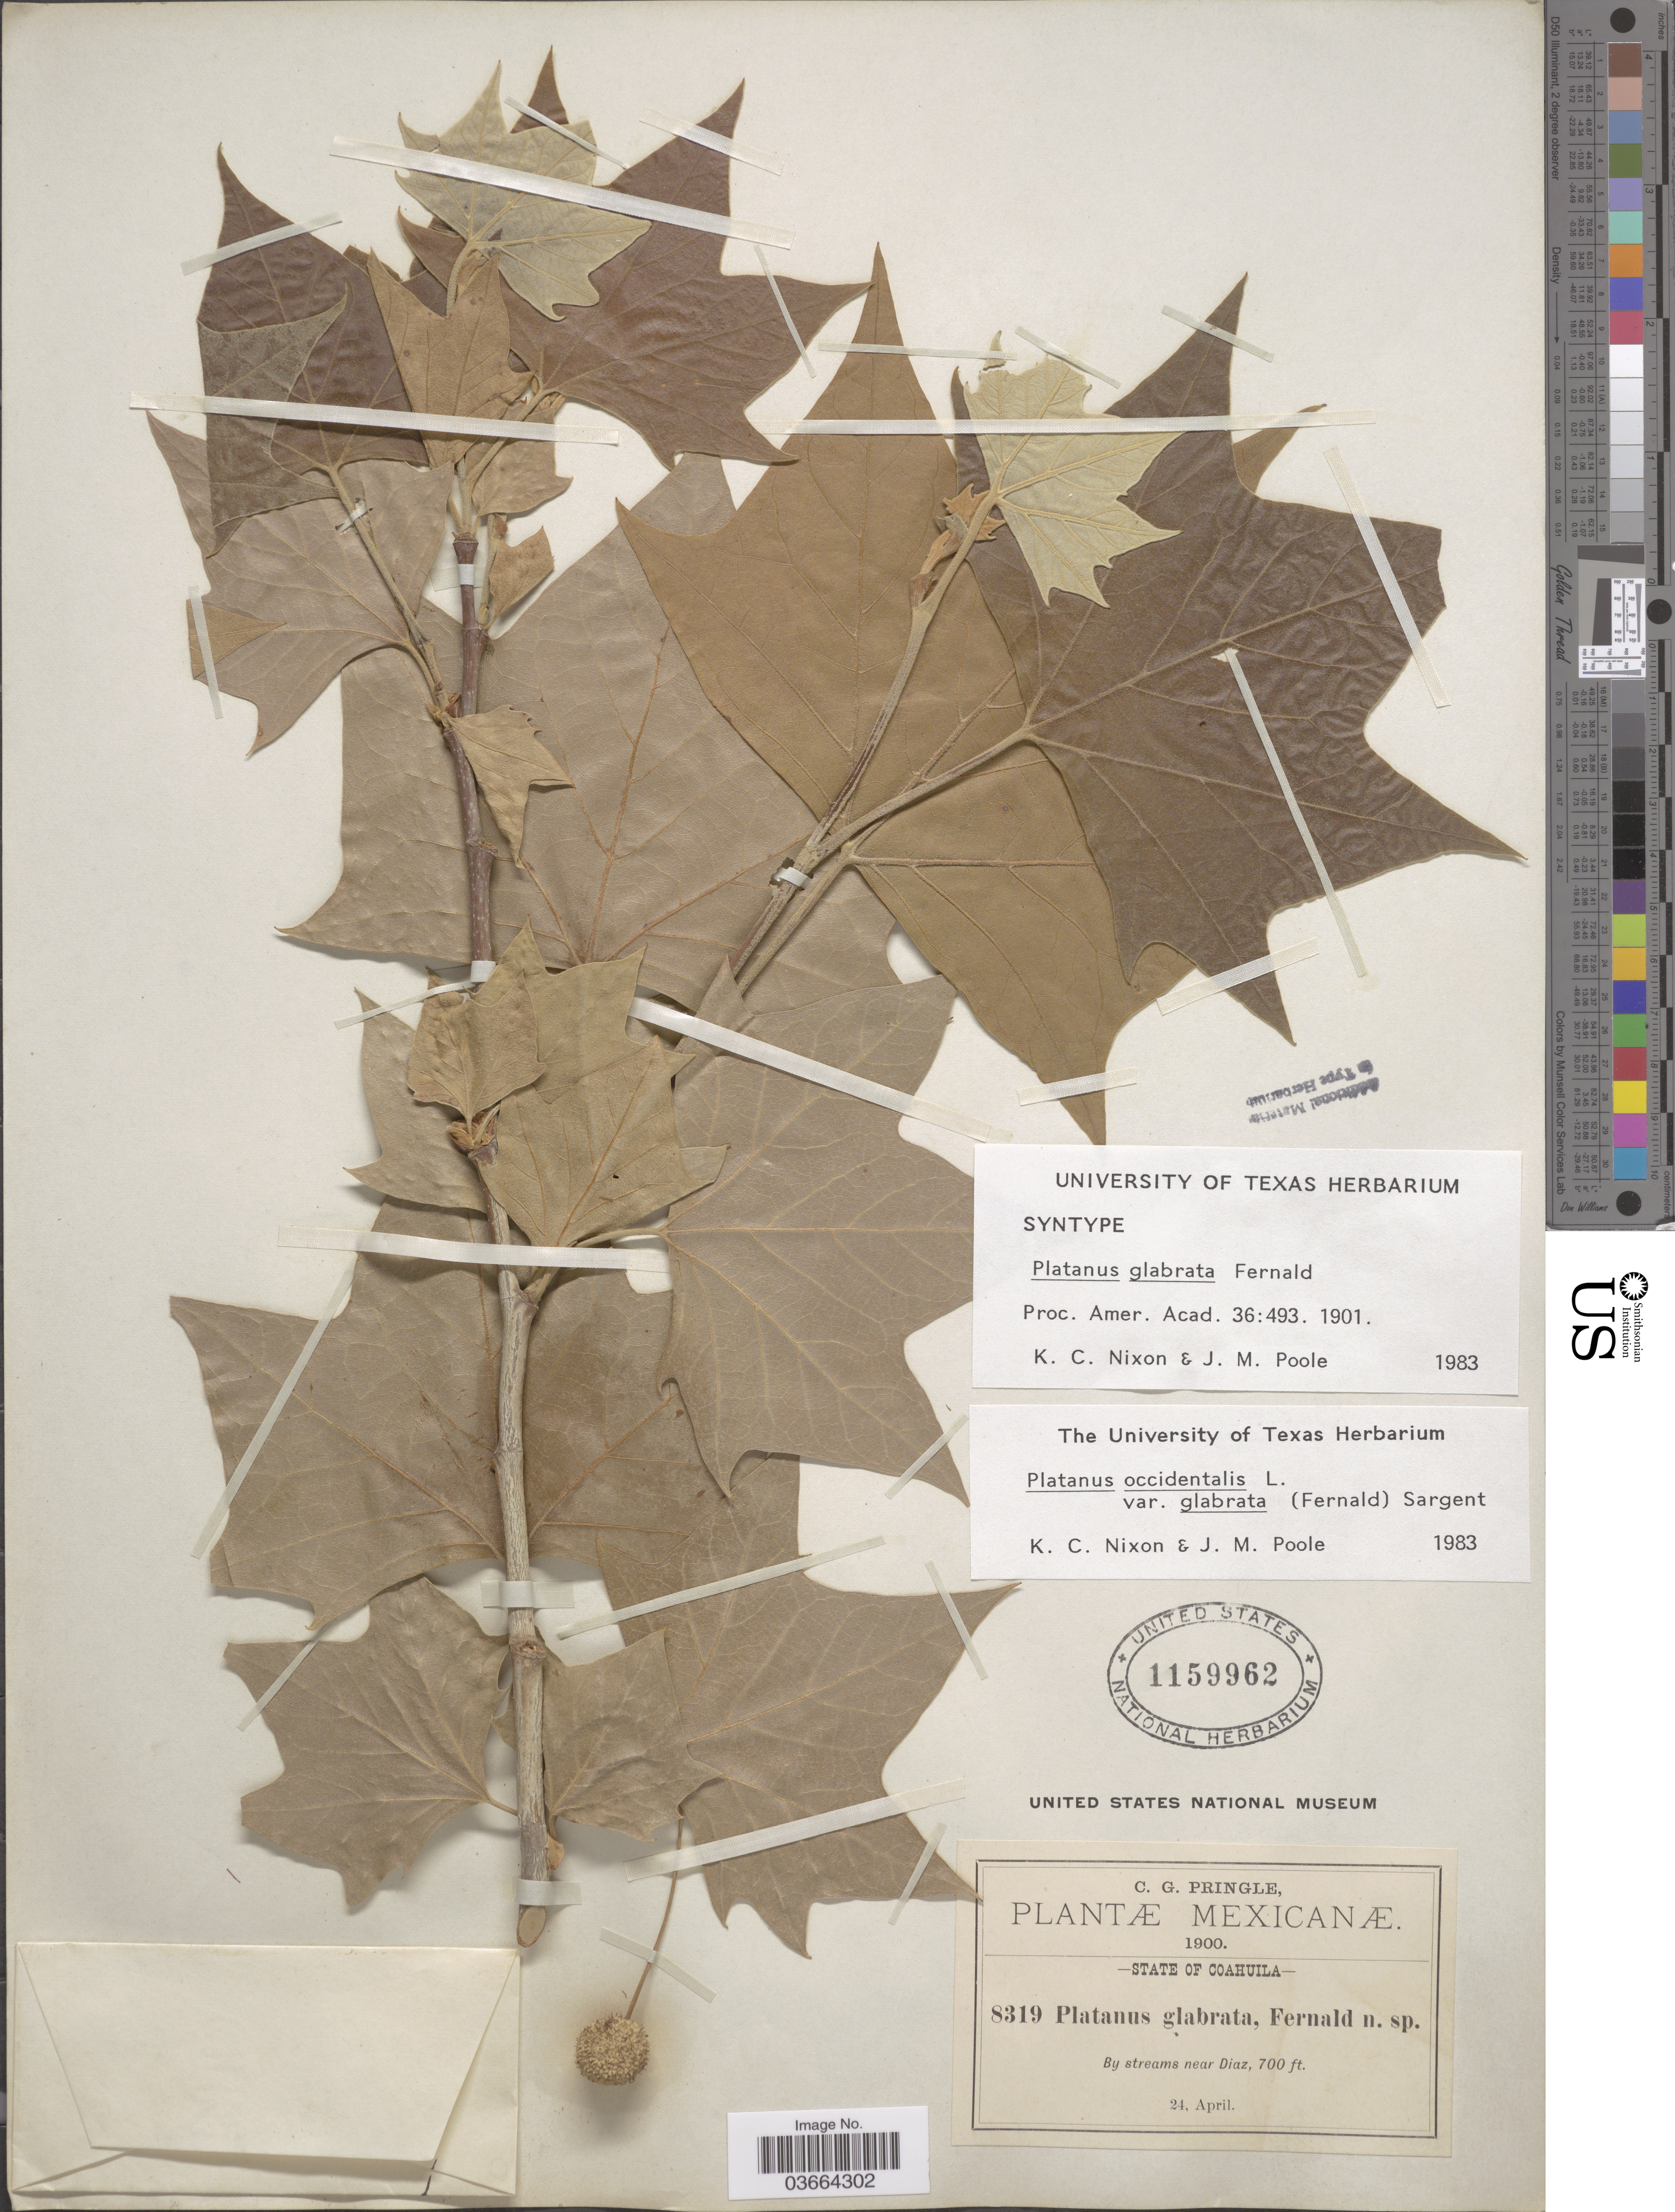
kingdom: Plantae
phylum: Tracheophyta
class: Magnoliopsida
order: Proteales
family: Platanaceae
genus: Platanus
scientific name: Platanus occidentalis var. glabrata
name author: (Fernald) Sarg.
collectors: C. G. Pringle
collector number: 8319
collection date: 1900-04-24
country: Mexico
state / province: México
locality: Coahuila. By streams near Diaz.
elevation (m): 213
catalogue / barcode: US 1159962